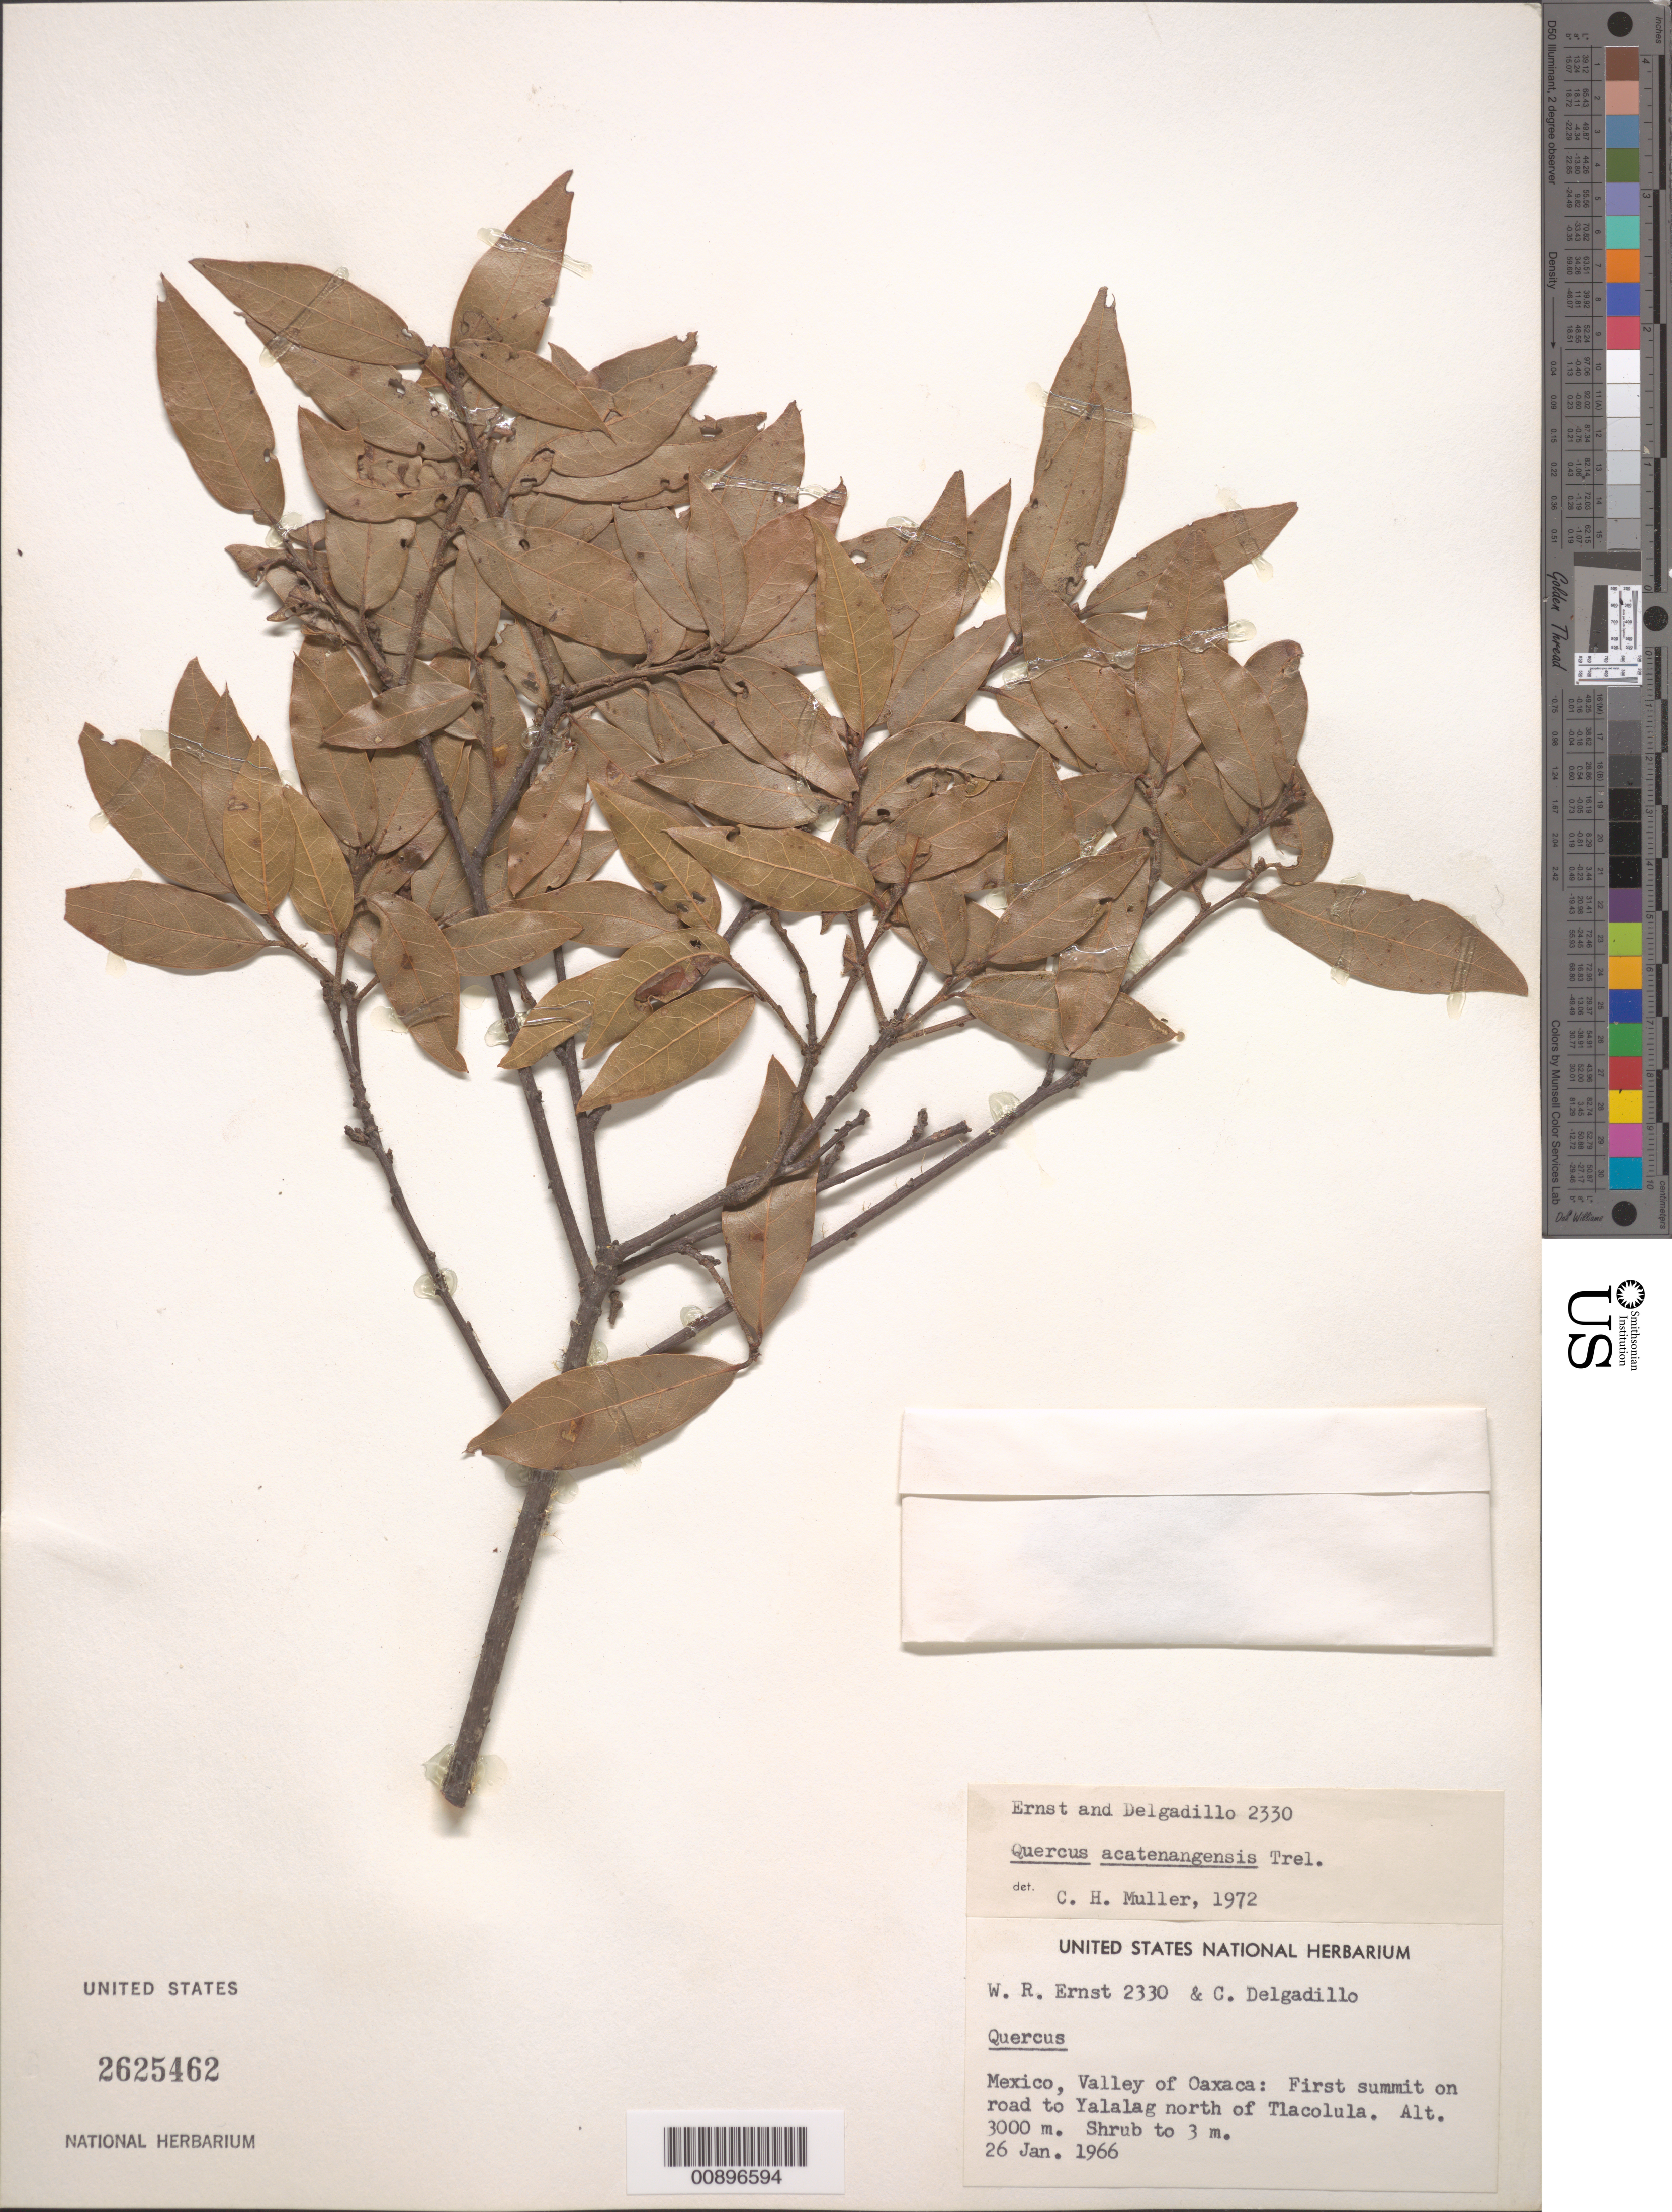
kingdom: Plantae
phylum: Tracheophyta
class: Magnoliopsida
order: Fagales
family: Fagaceae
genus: Quercus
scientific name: Quercus acatenangenis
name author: Trel.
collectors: W. R. Ernst & C. Delgadillo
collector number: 2330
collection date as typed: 26 Jan 1966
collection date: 1966-01-26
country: Mexico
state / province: Oaxaca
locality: Valley of Oaxaca: First summit on road to Yalalag north of Tlacolula.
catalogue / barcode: US 2625462